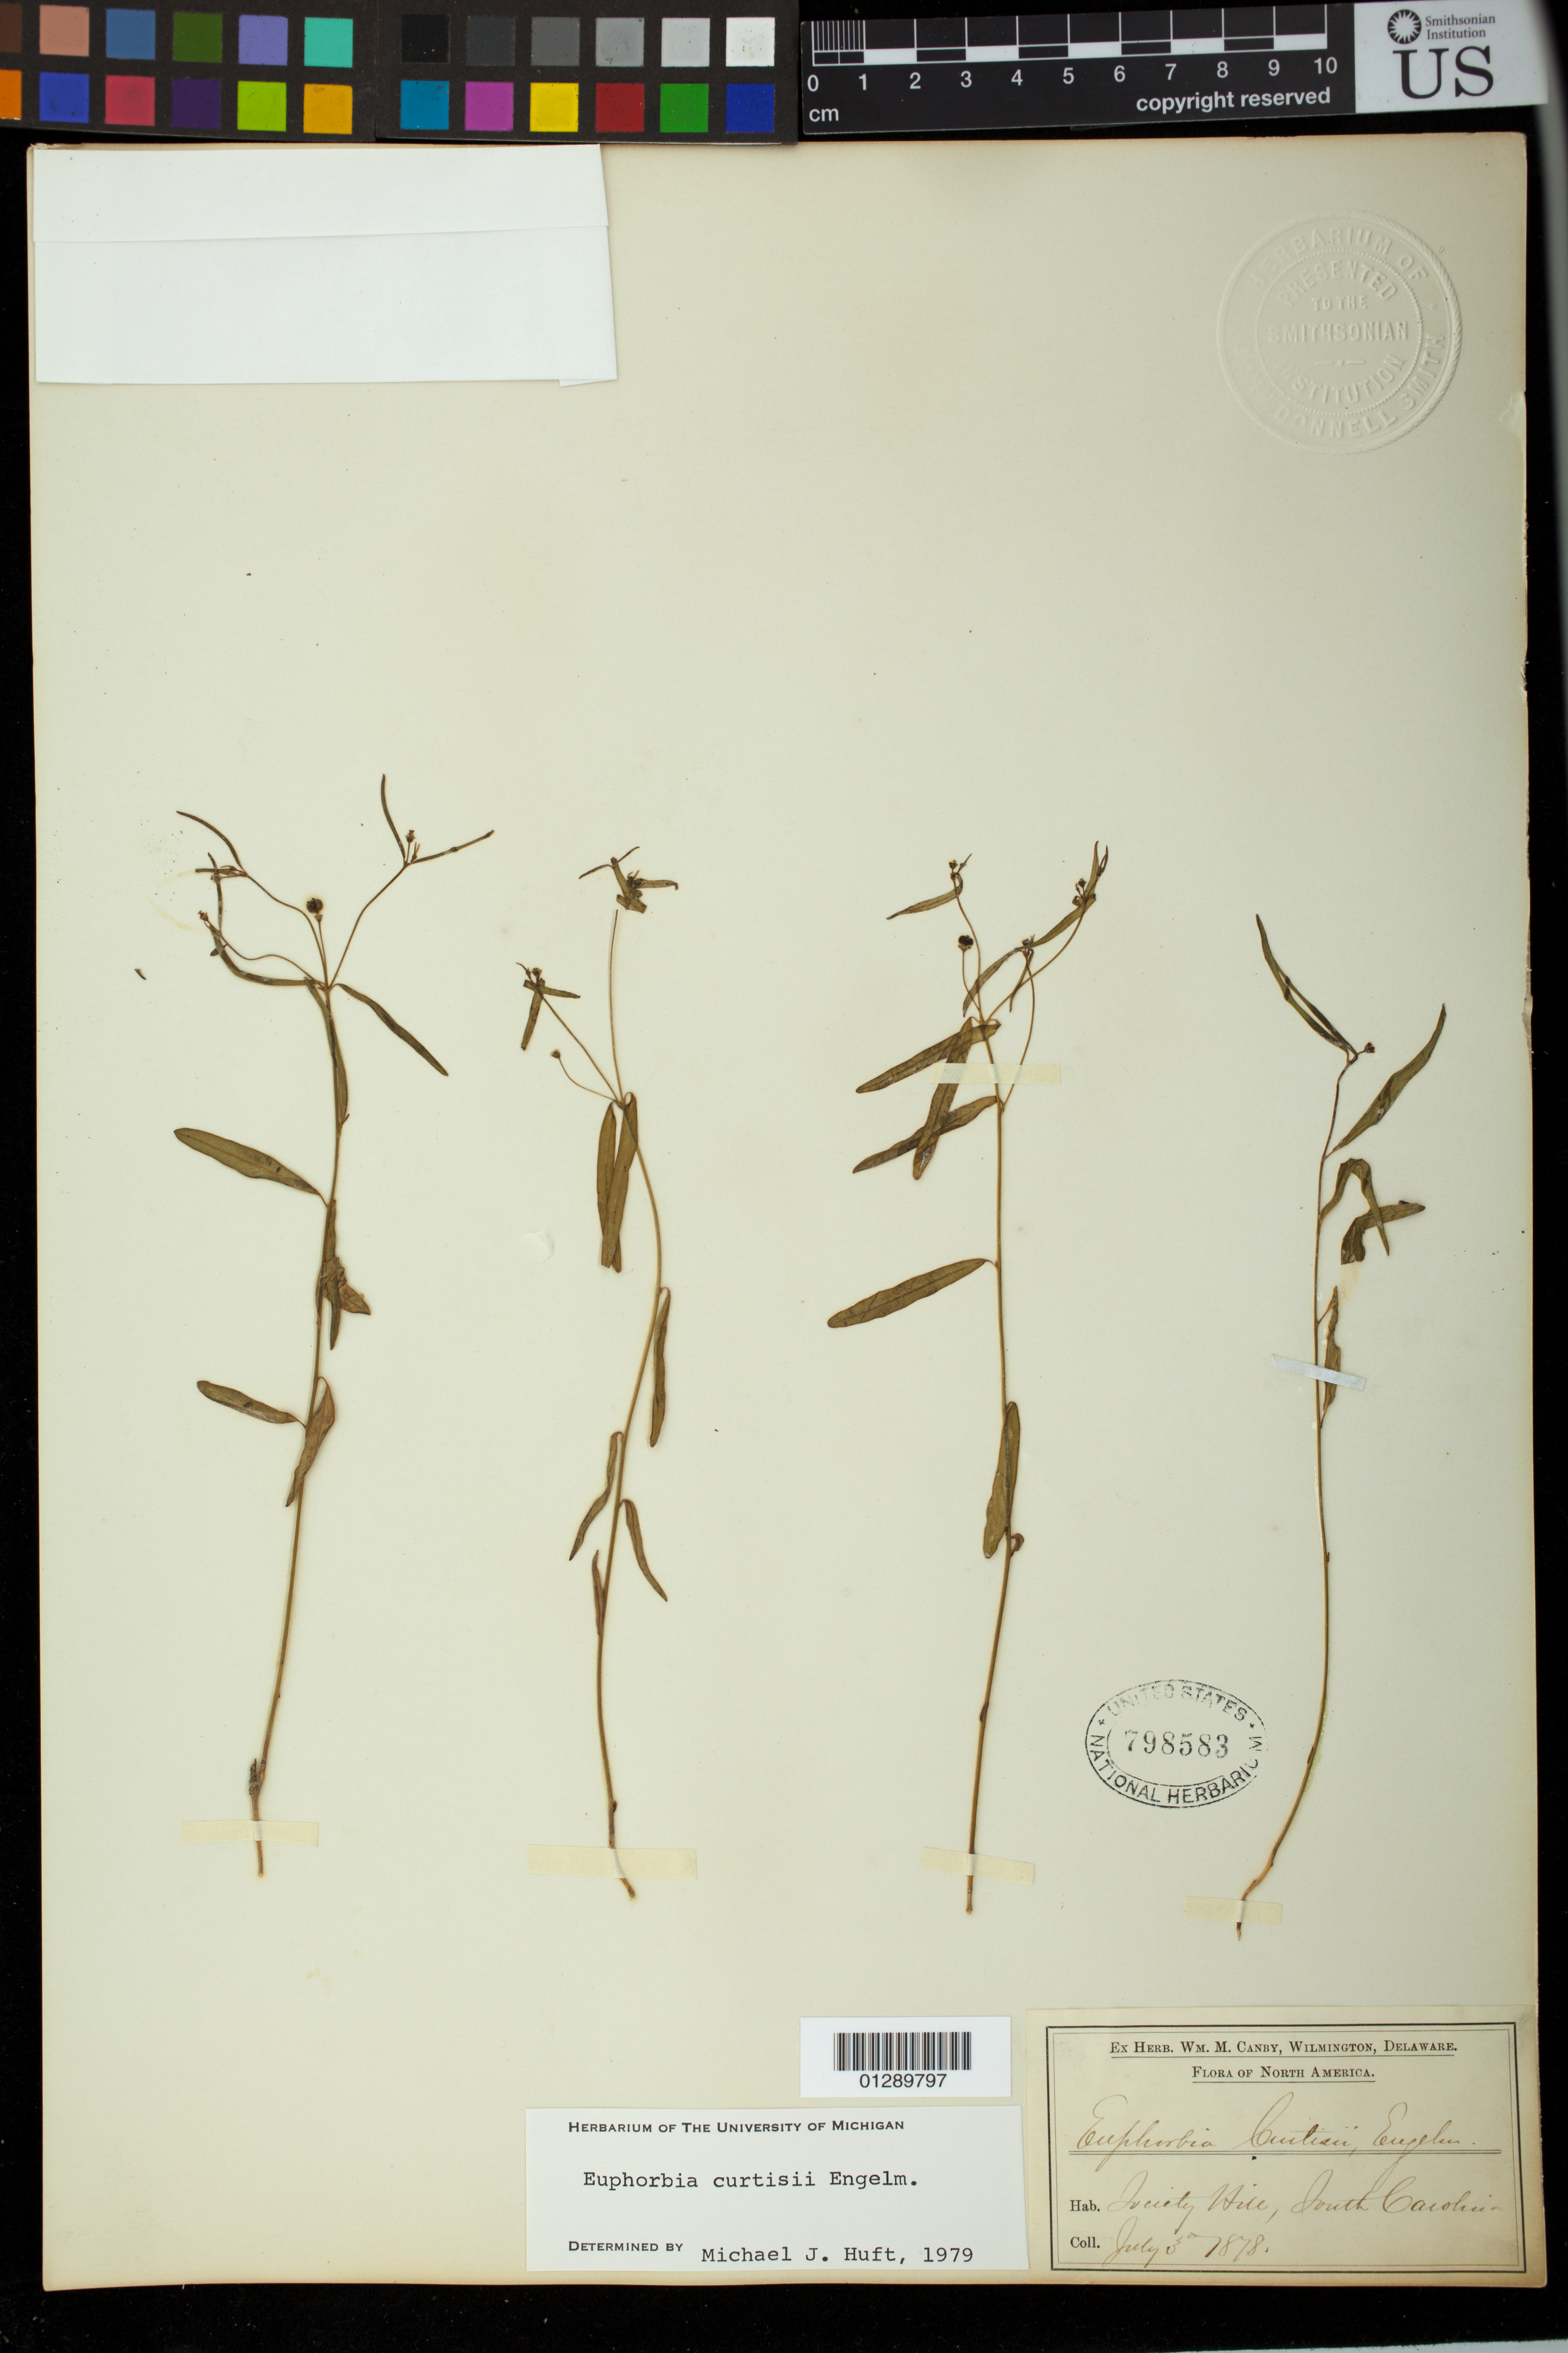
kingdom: Plantae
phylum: Tracheophyta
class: Magnoliopsida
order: Malpighiales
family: Euphorbiaceae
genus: Euphorbia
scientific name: Euphorbia curtisii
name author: Engelm.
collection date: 1878-07-03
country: United States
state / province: South Carolina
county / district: Darlington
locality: Society Hill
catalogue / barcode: US 798583